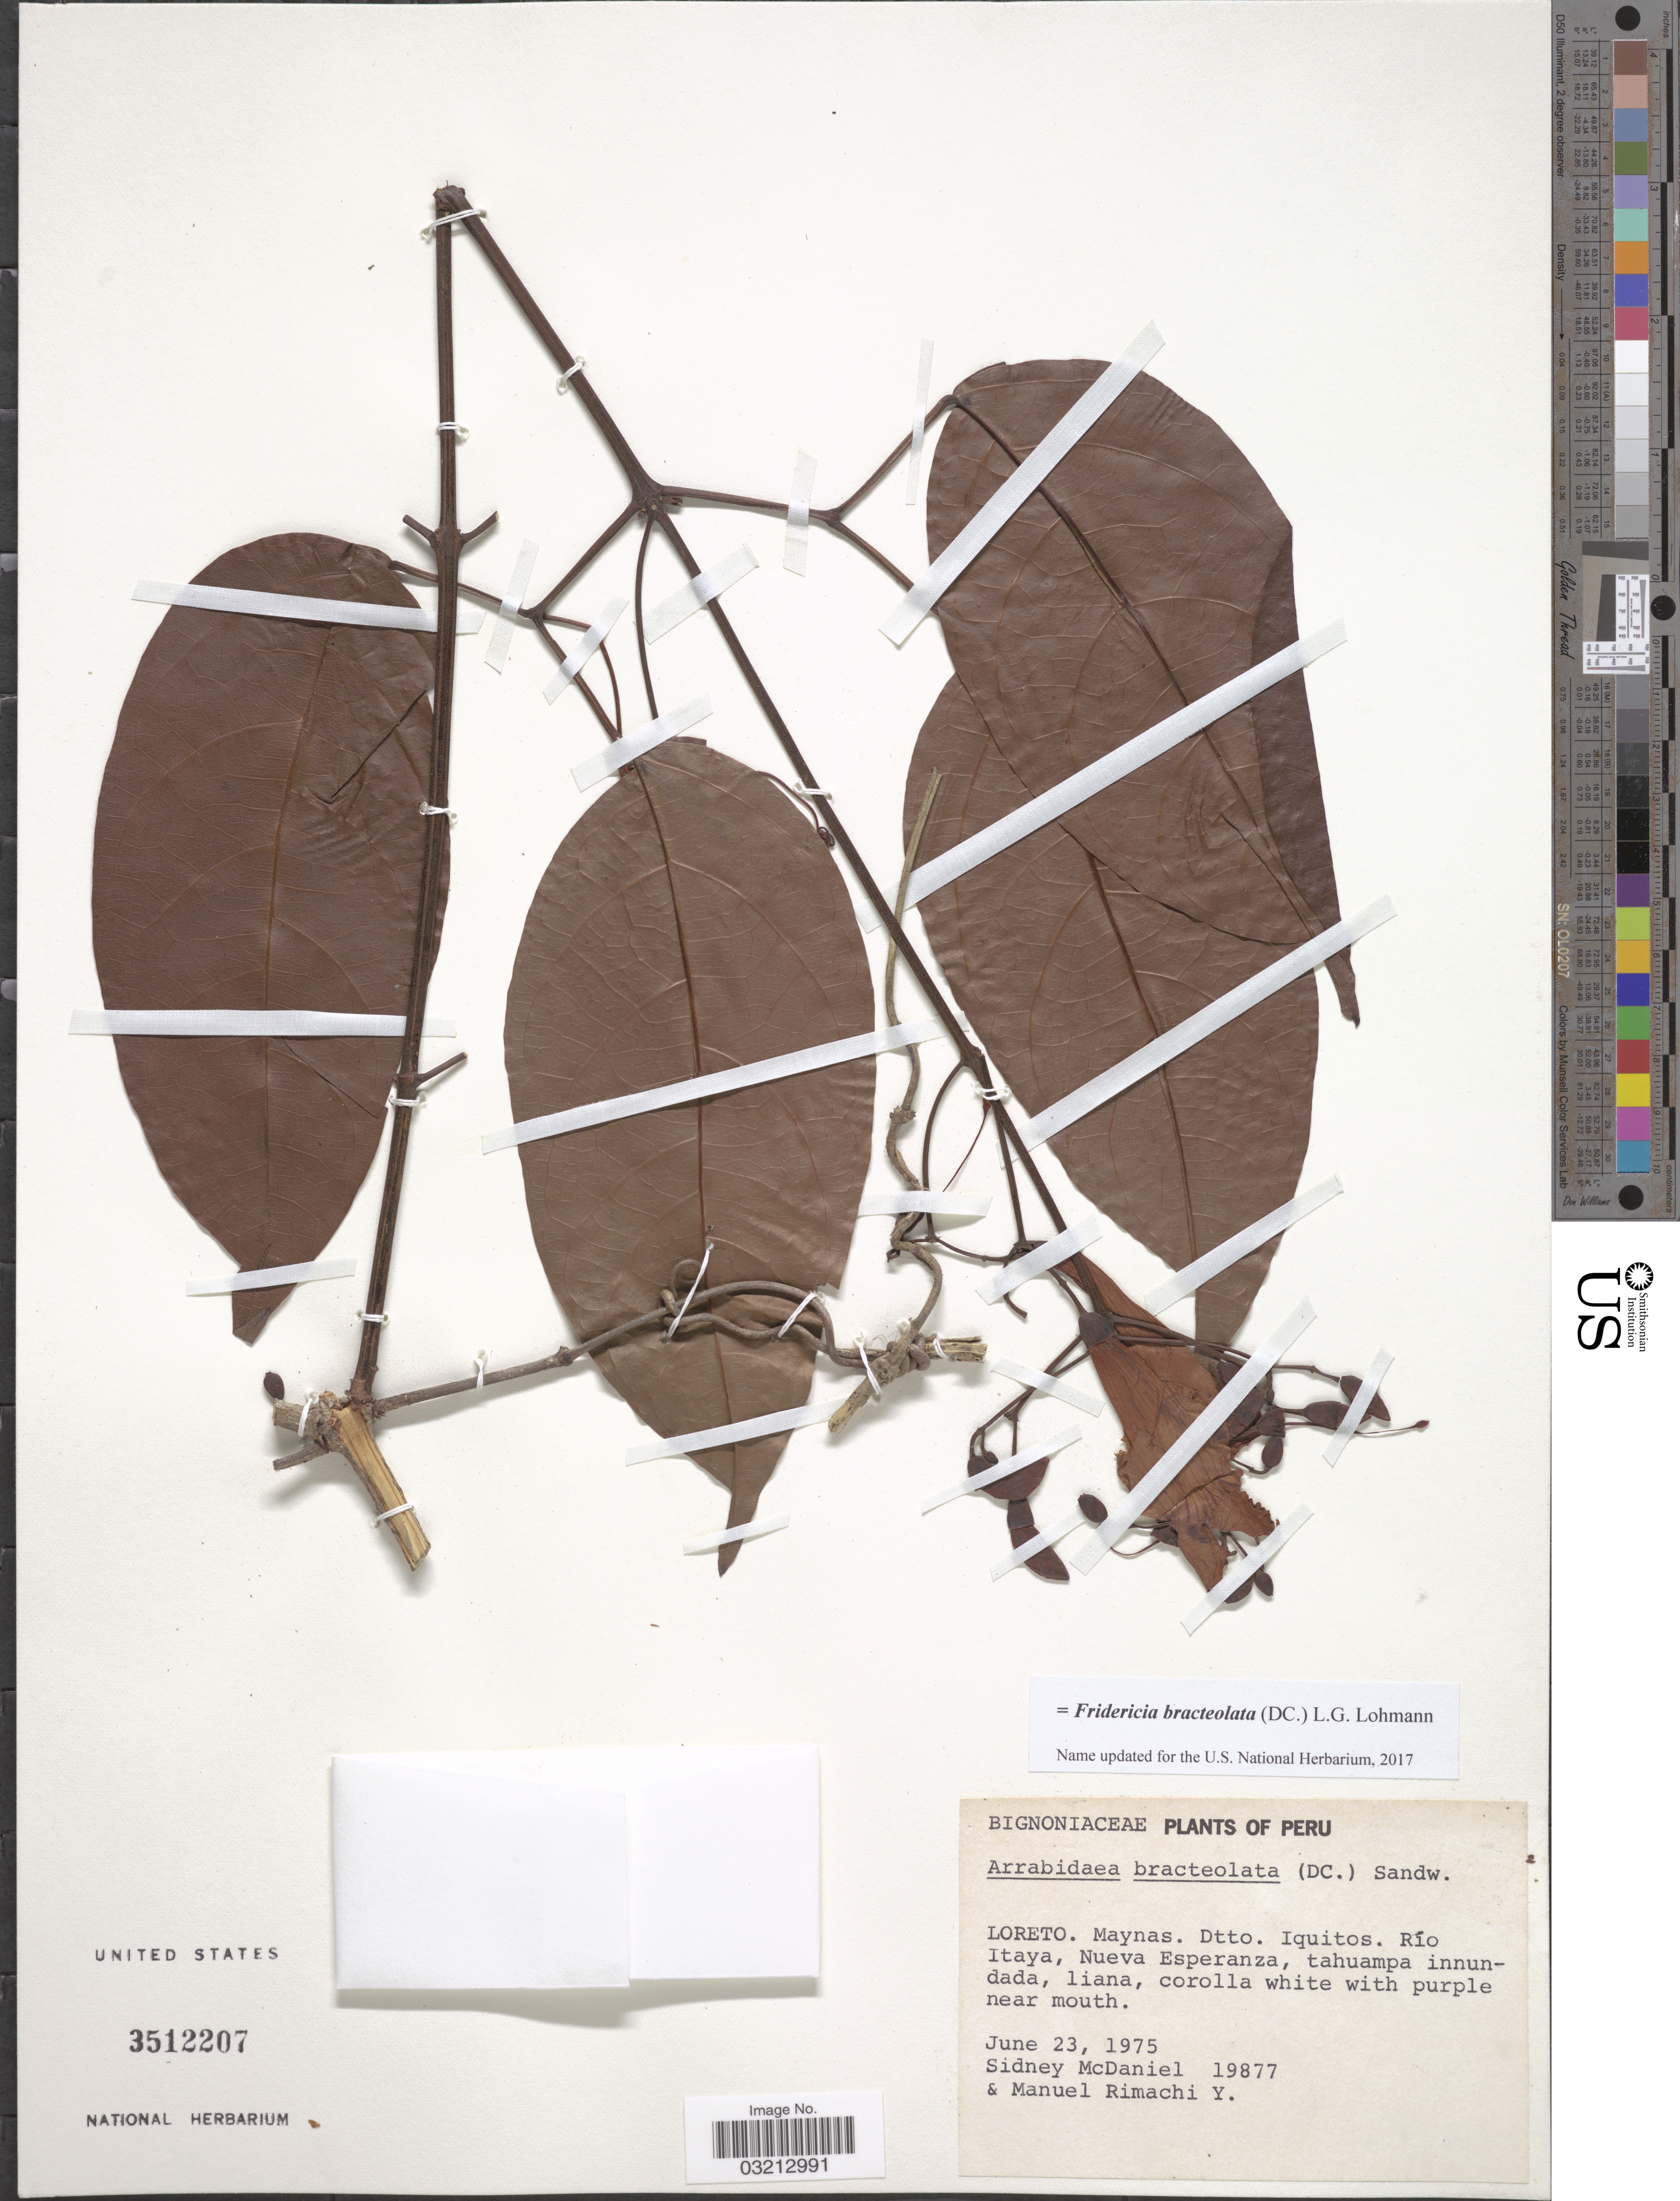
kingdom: Plantae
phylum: Tracheophyta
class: Magnoliopsida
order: Lamiales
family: Bignoniaceae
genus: Fridericia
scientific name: Fridericia bracteolata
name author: (DC.) L.G. Lohmann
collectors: S. McDaniel & M. Rimachi Y.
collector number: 19877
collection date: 1975-06-23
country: Peru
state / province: Loreto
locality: Maynas. Dtto. Iquitos. Río Itaya, Nueva Esperanza, tahuampa innundada.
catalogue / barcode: US 3512207